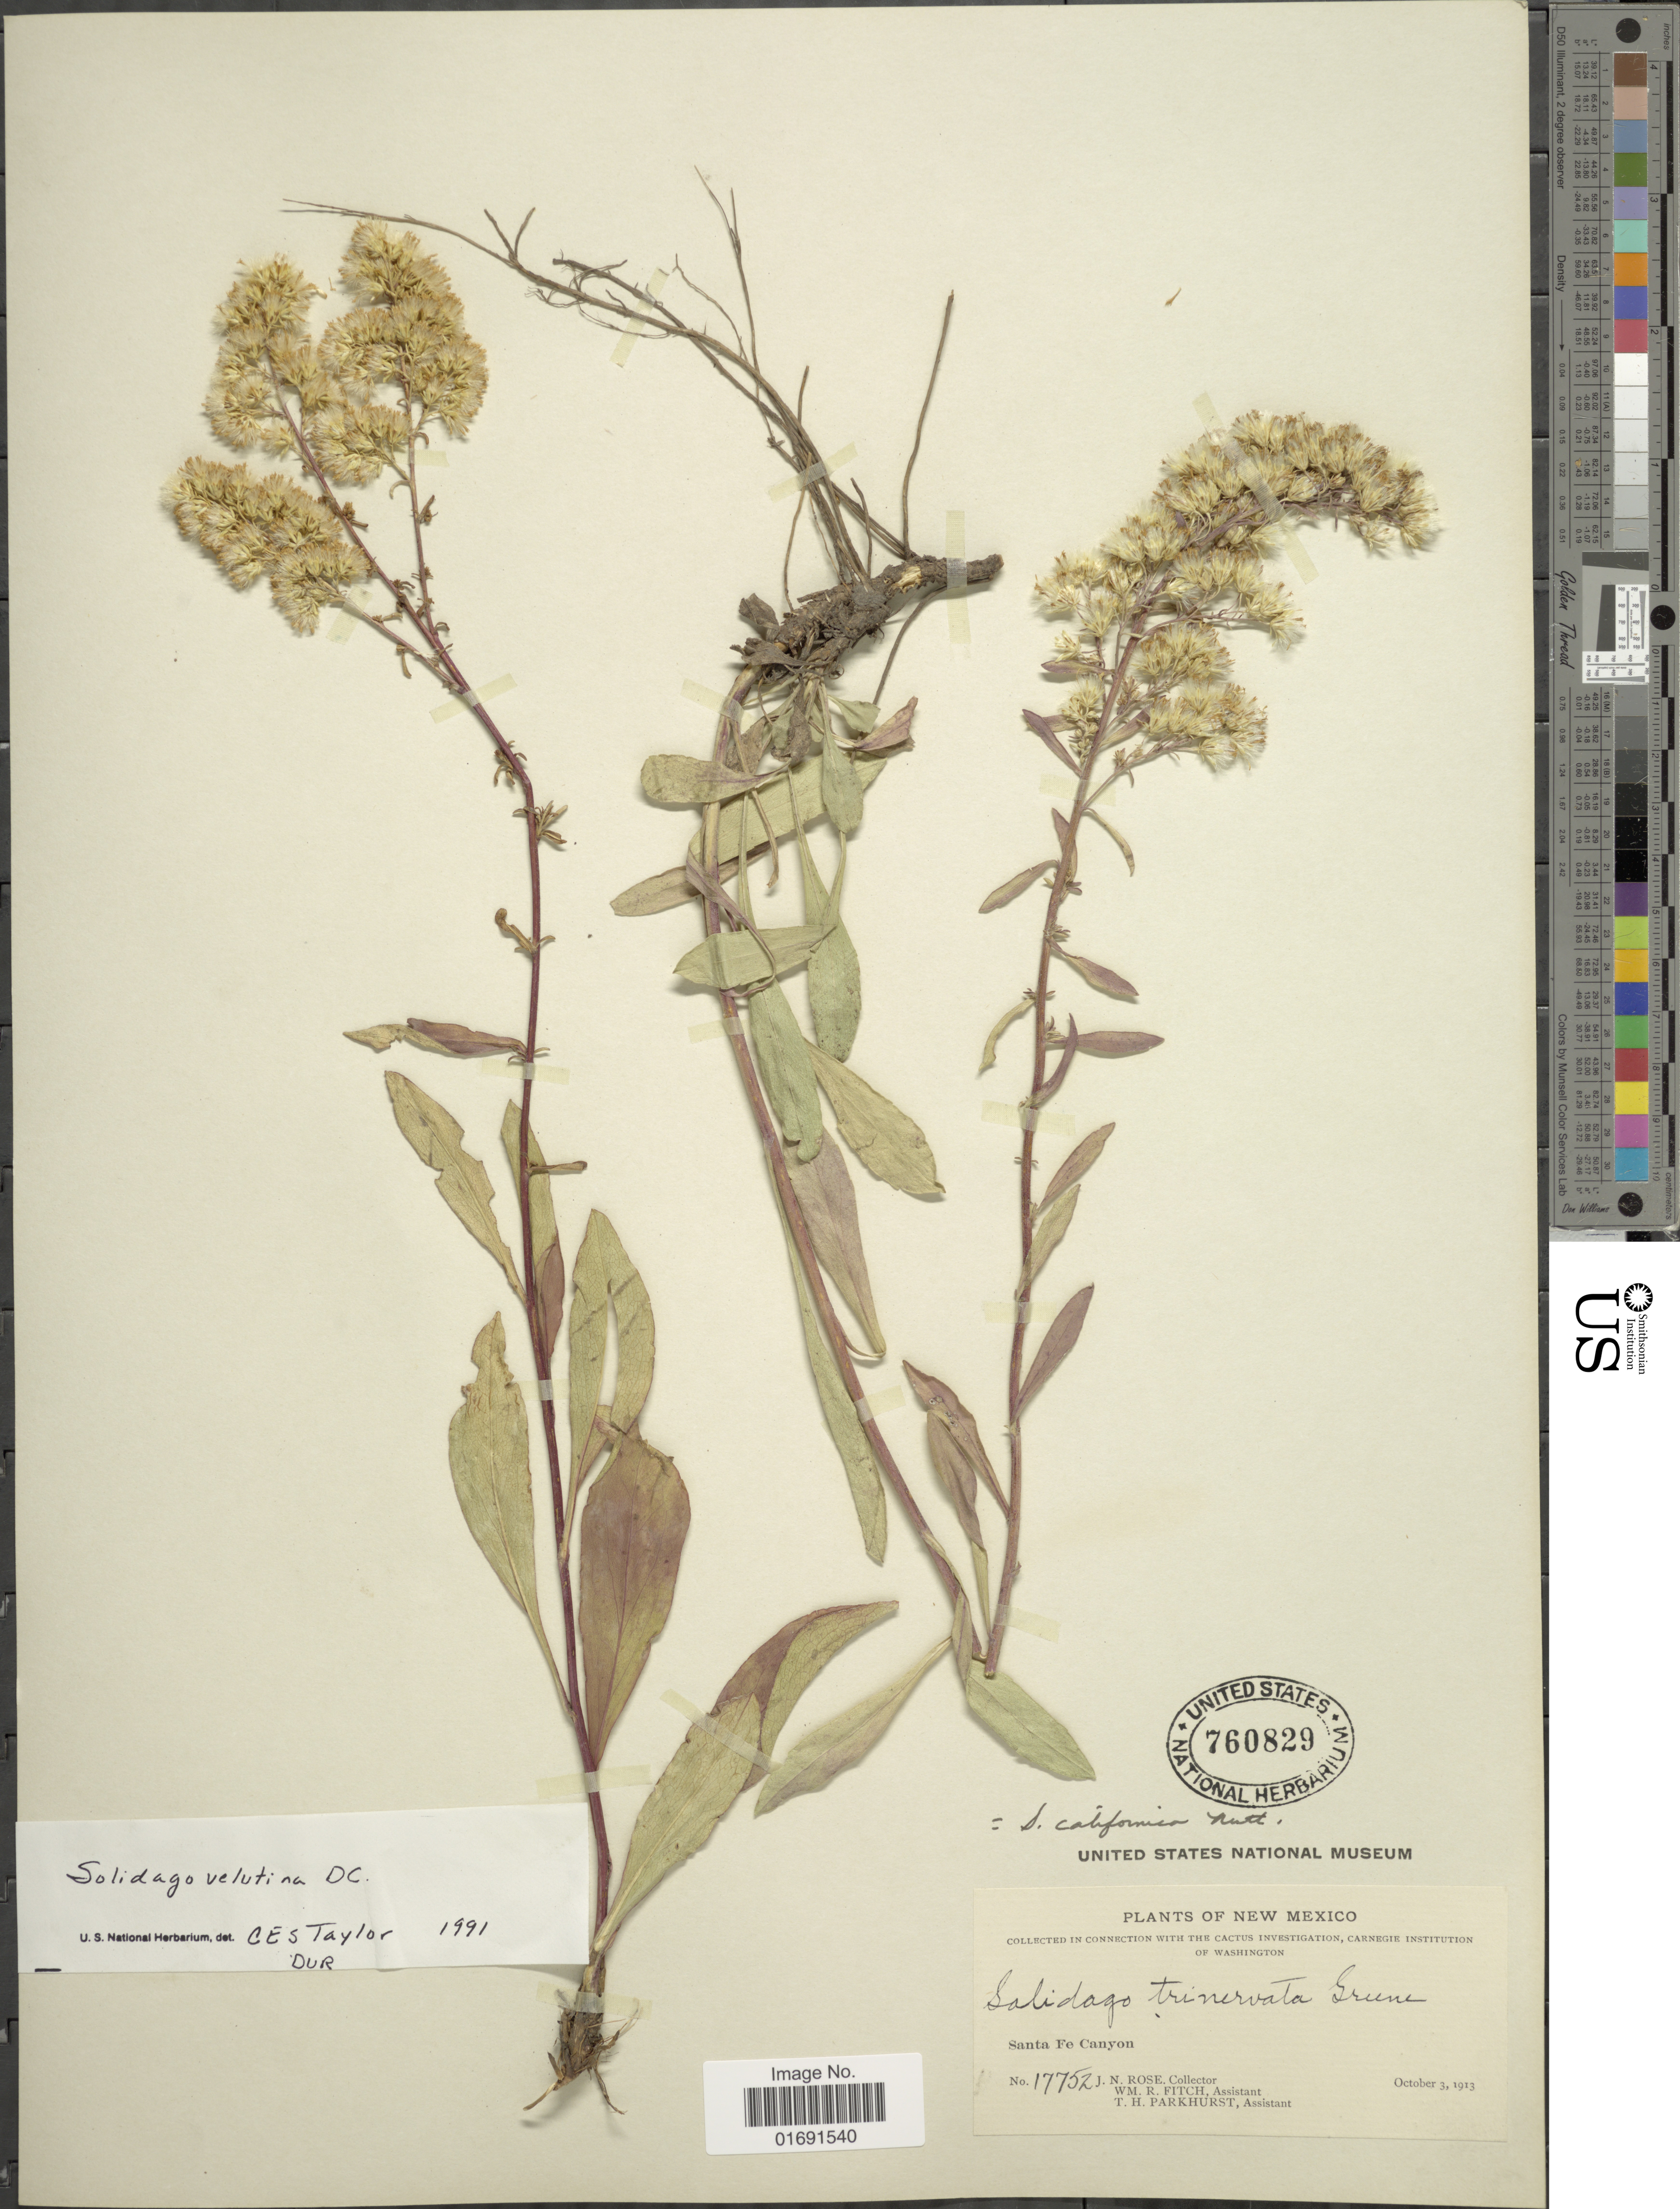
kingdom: Plantae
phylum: Tracheophyta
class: Magnoliopsida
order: Asterales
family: Asteraceae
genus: Solidago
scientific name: Solidago velutina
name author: DC.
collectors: J. N. Rose, W. R. Fitch & T. Parkhurst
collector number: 17752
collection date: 1913-10-03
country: United States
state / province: New Mexico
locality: Santa Fe Canyon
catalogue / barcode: US 760829